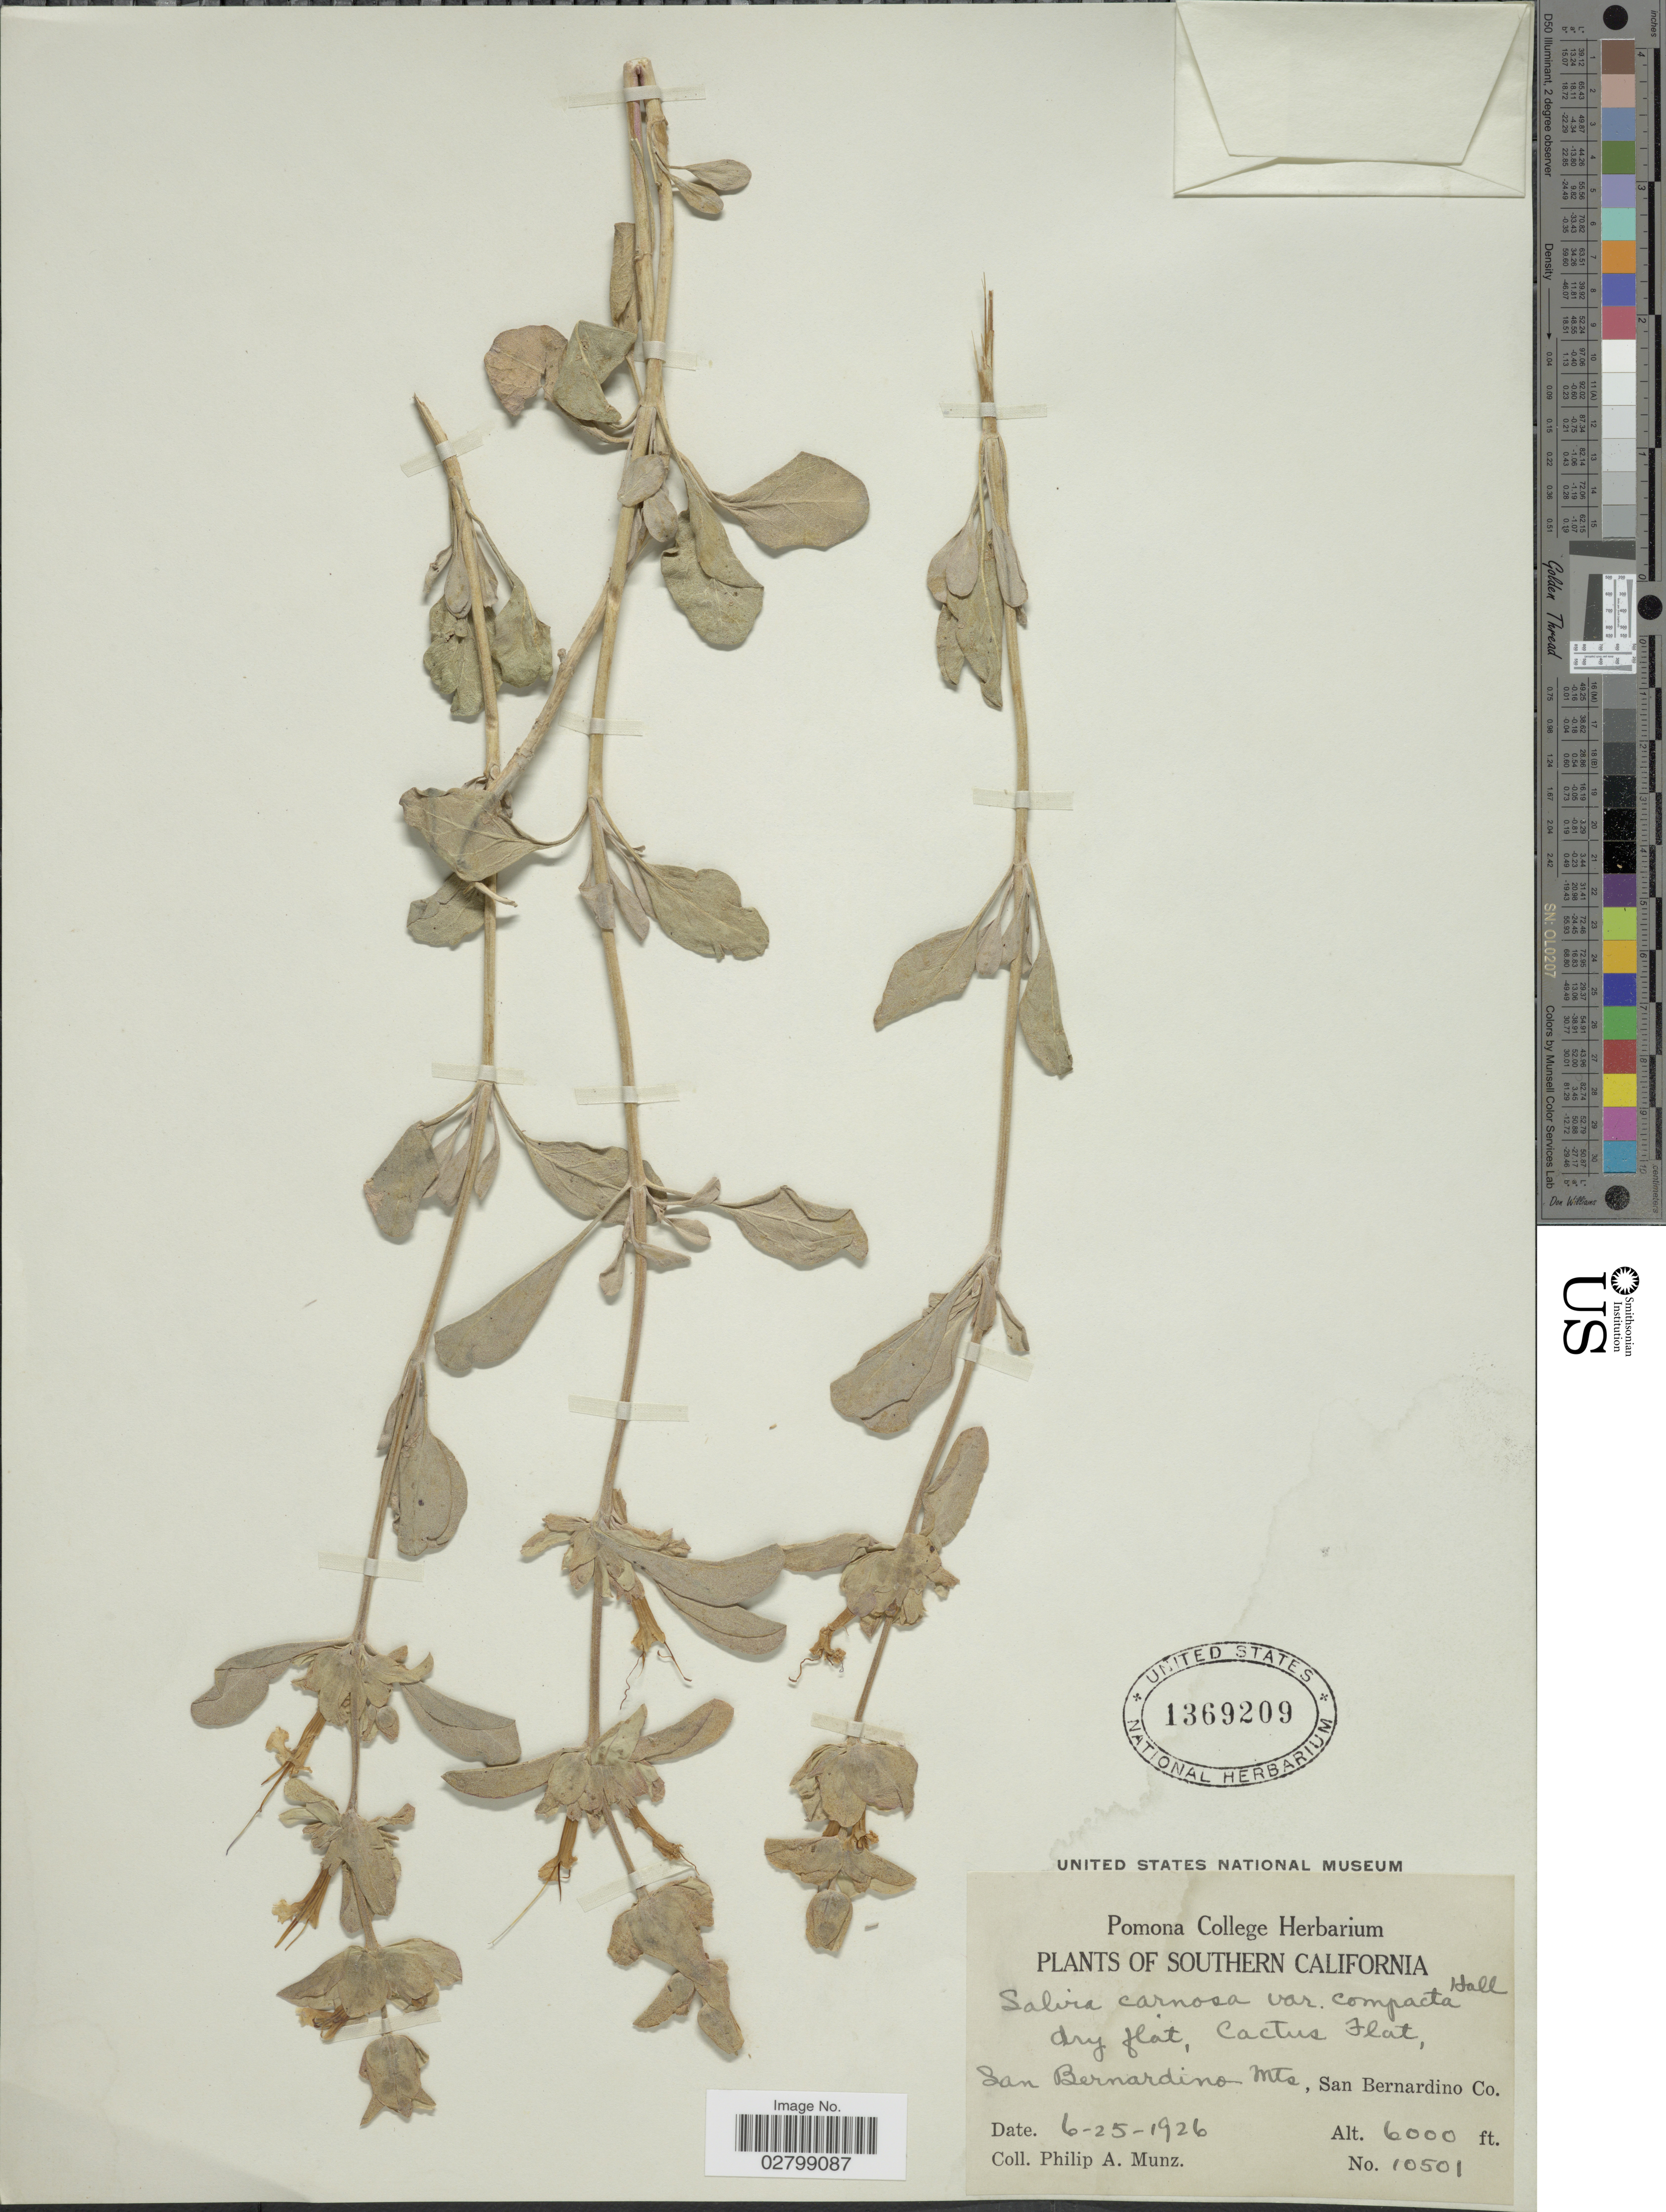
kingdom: Plantae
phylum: Tracheophyta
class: Magnoliopsida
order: Lamiales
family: Lamiaceae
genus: Salvia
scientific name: Salvia carnosa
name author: Douglas ex Greene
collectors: P. A. Munz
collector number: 10501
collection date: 1926-06-25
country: United States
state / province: California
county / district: San Bernardino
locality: Southern California. San Bernardino Mts., San Bernardino Co.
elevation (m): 1829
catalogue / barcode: US 1369209